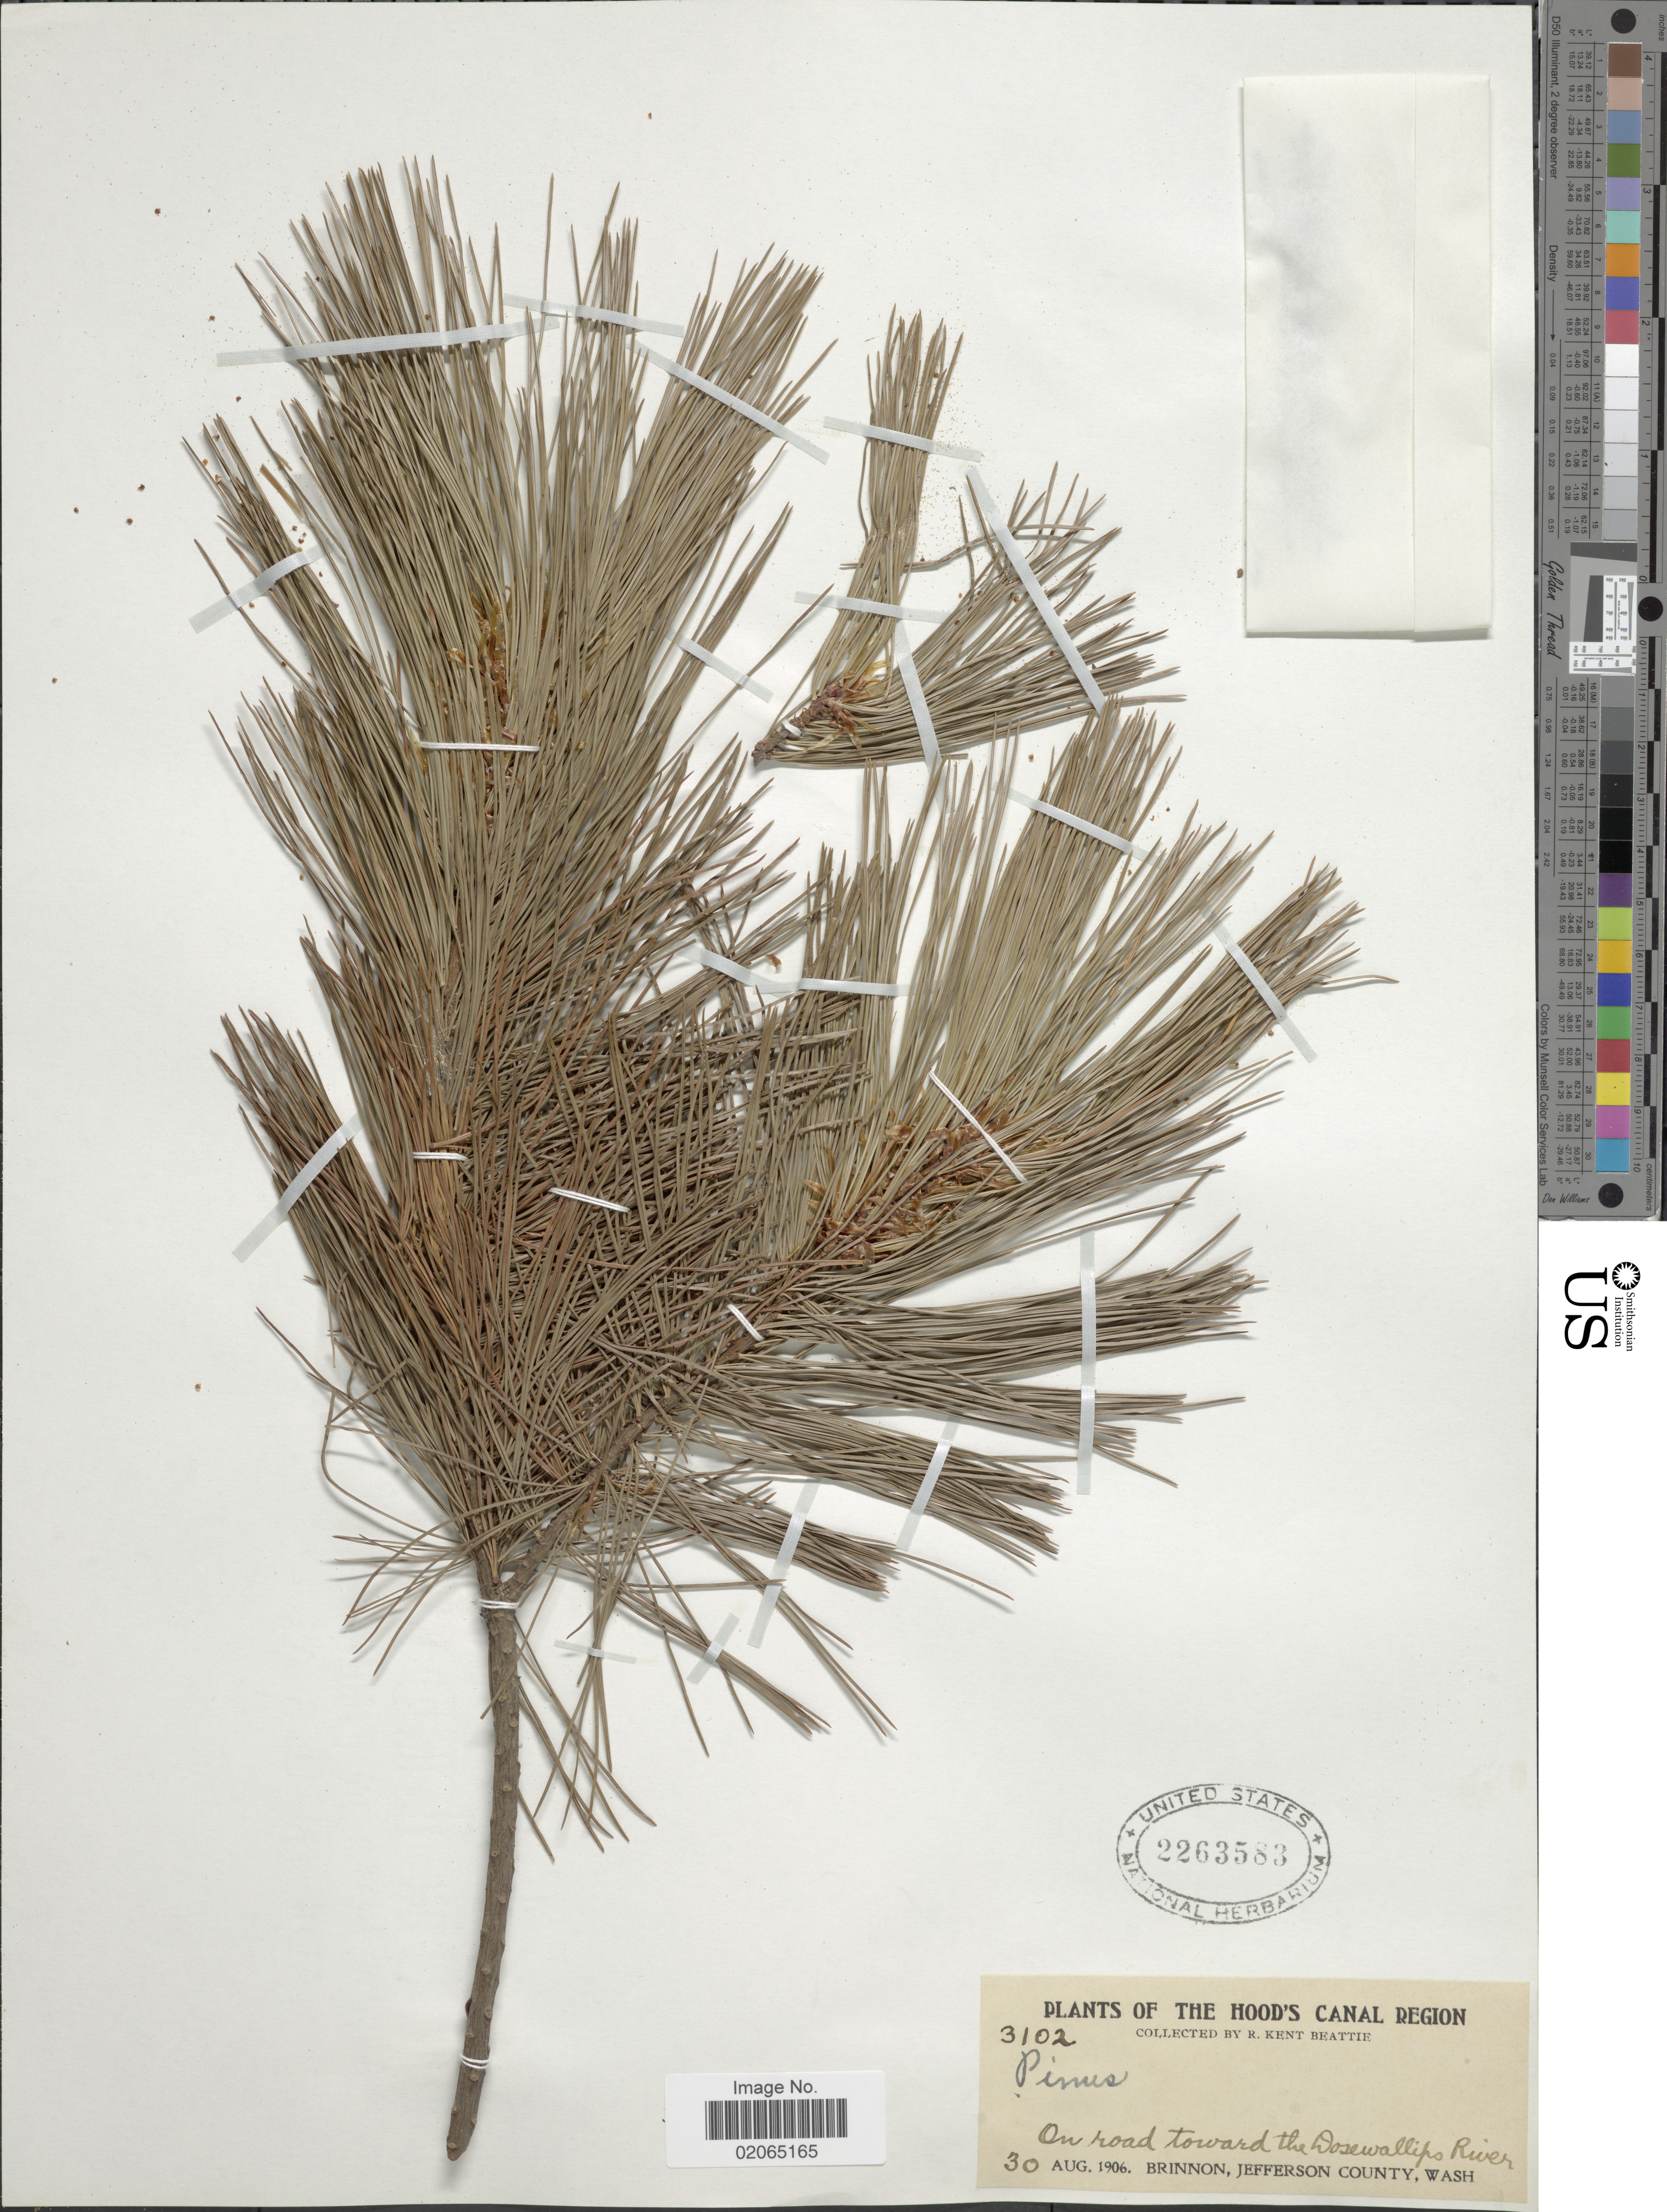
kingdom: Plantae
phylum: Tracheophyta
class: Pinopsida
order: Pinales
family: Pinaceae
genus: Pinus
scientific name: Pinus sp.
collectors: R. K. Beattie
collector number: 3102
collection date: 1906-08-30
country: United States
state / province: Washington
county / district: Jefferson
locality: On road toward the Dosewallipo River, Hoods Canal Region, Brinnon, Jefferson County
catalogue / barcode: US 2263583